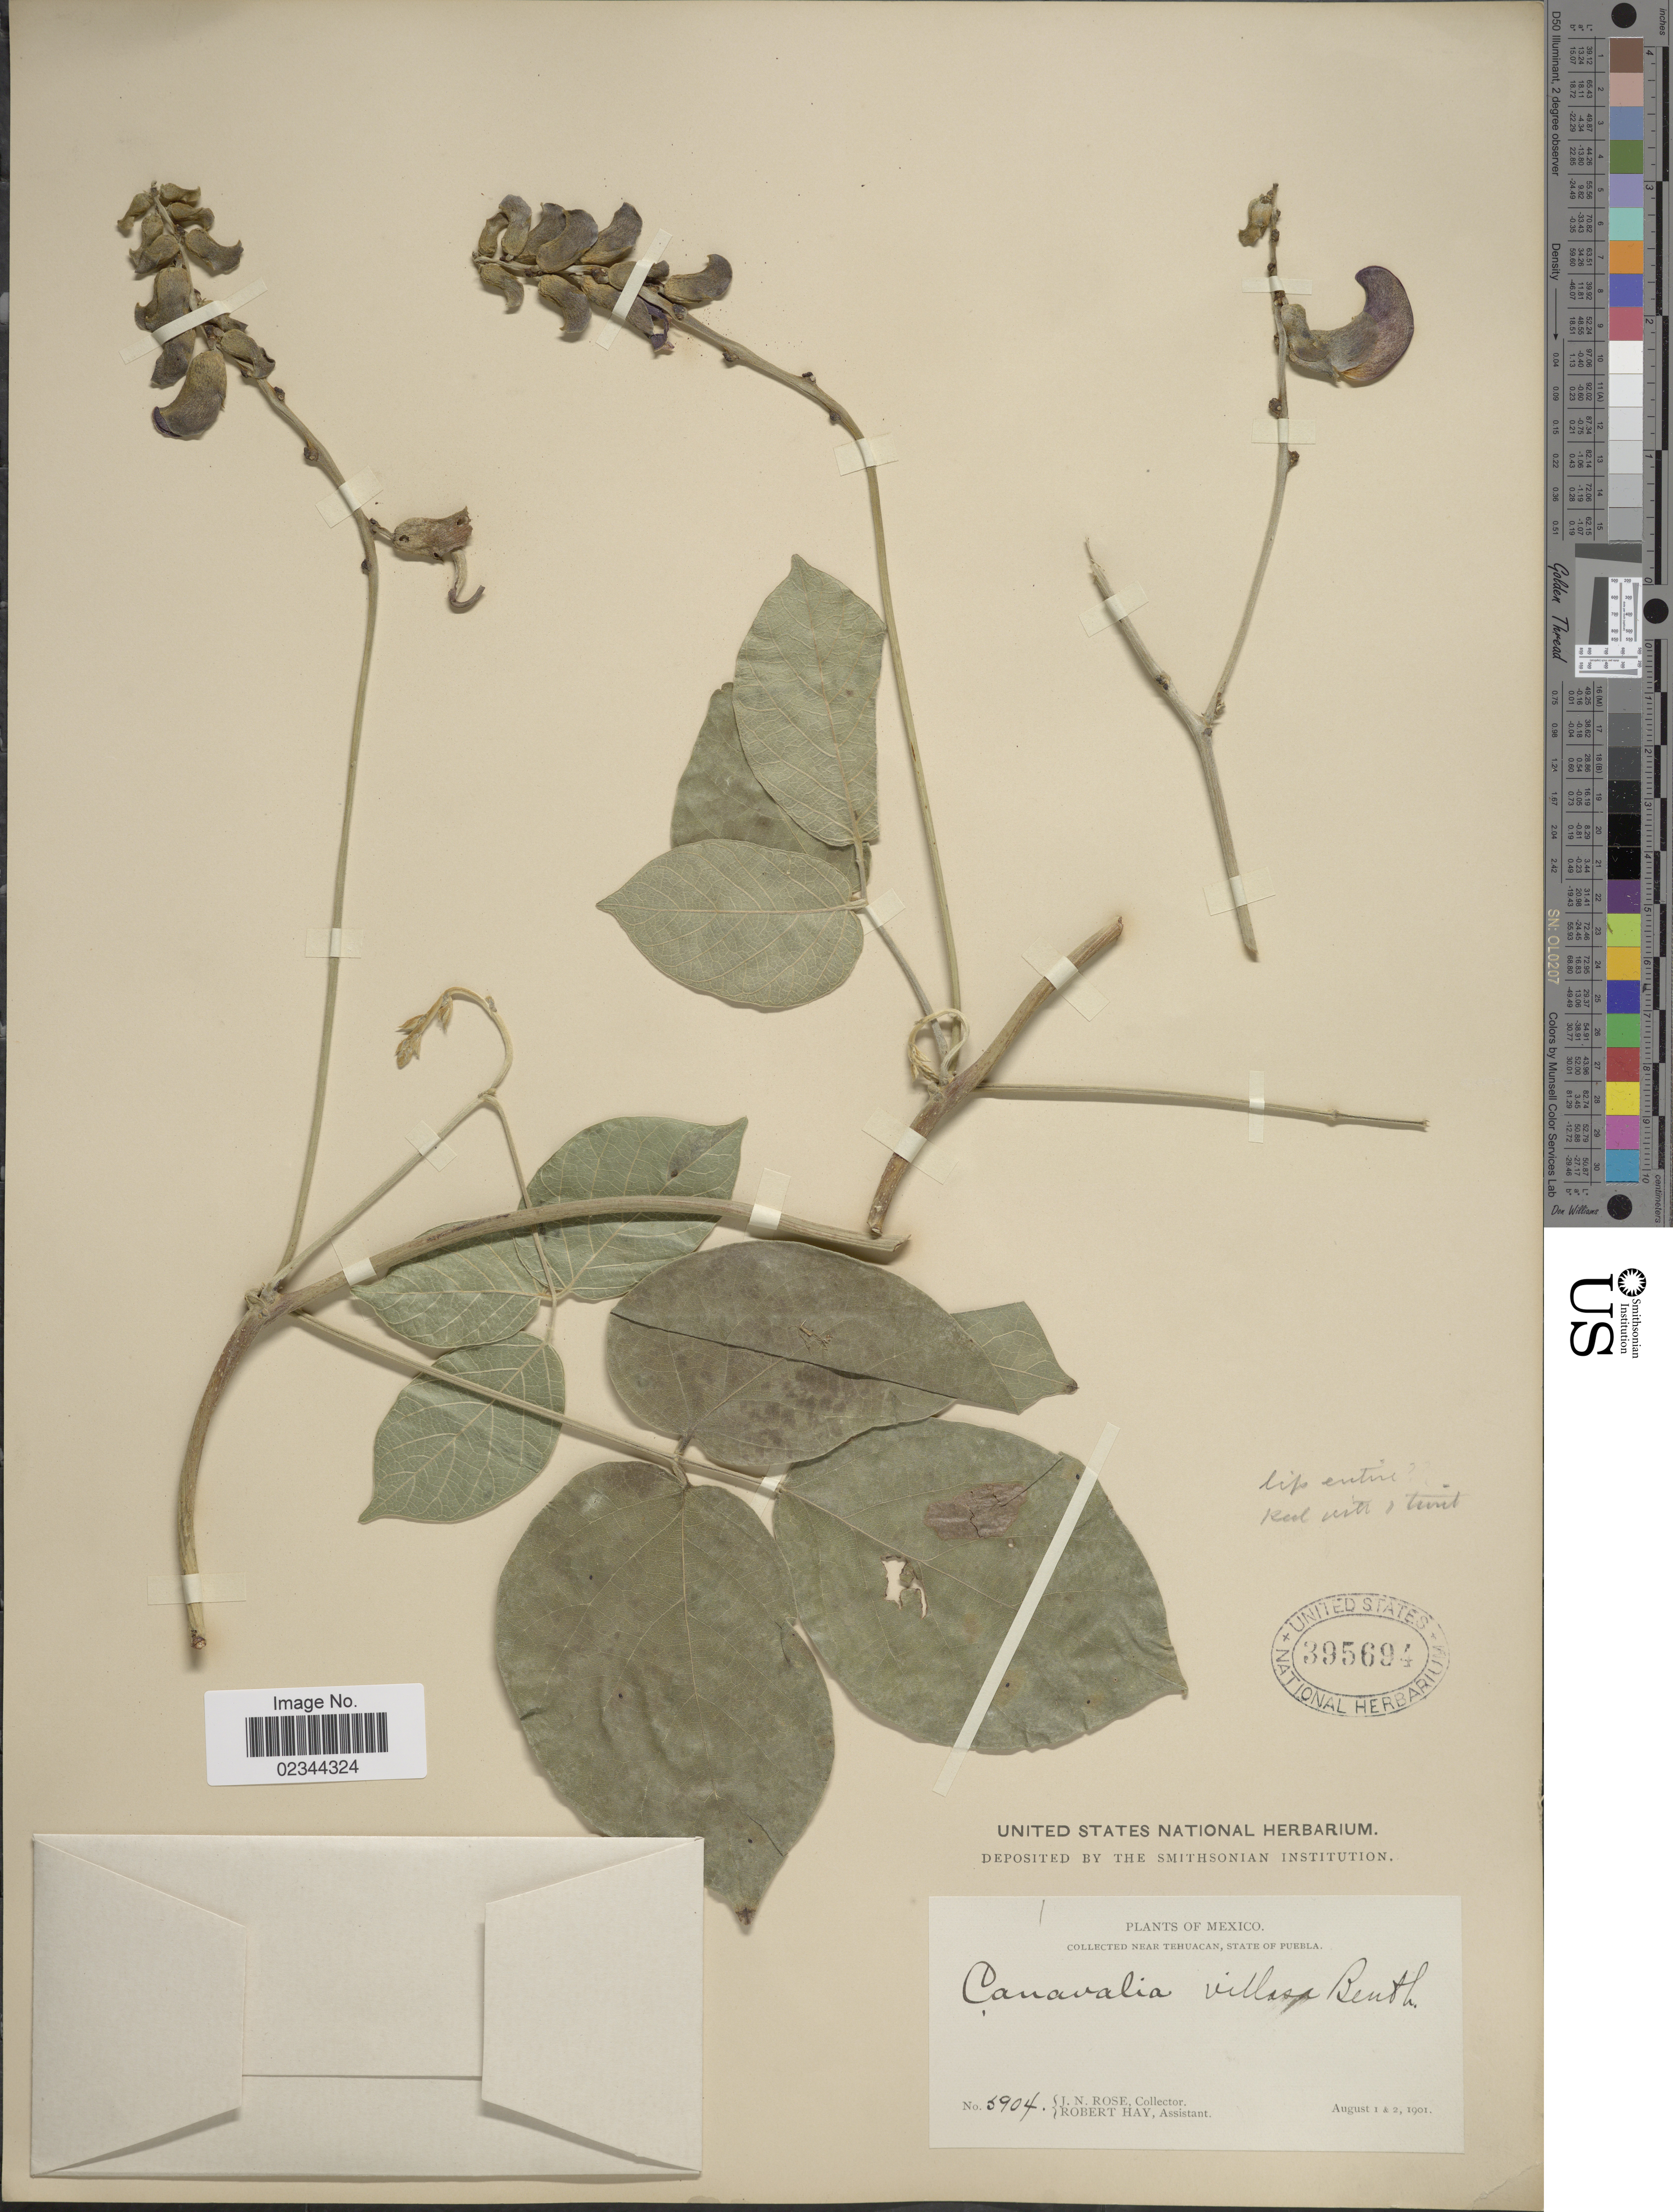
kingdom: Plantae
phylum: Tracheophyta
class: Magnoliopsida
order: Fabales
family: Fabaceae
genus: Canavalia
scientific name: Canavalia villosa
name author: Benth.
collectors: J. N. Rose & R. Hay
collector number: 5904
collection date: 1901-08-01/1901-08-02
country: Mexico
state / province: Puebla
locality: Near Tehuacan.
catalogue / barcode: US 395694